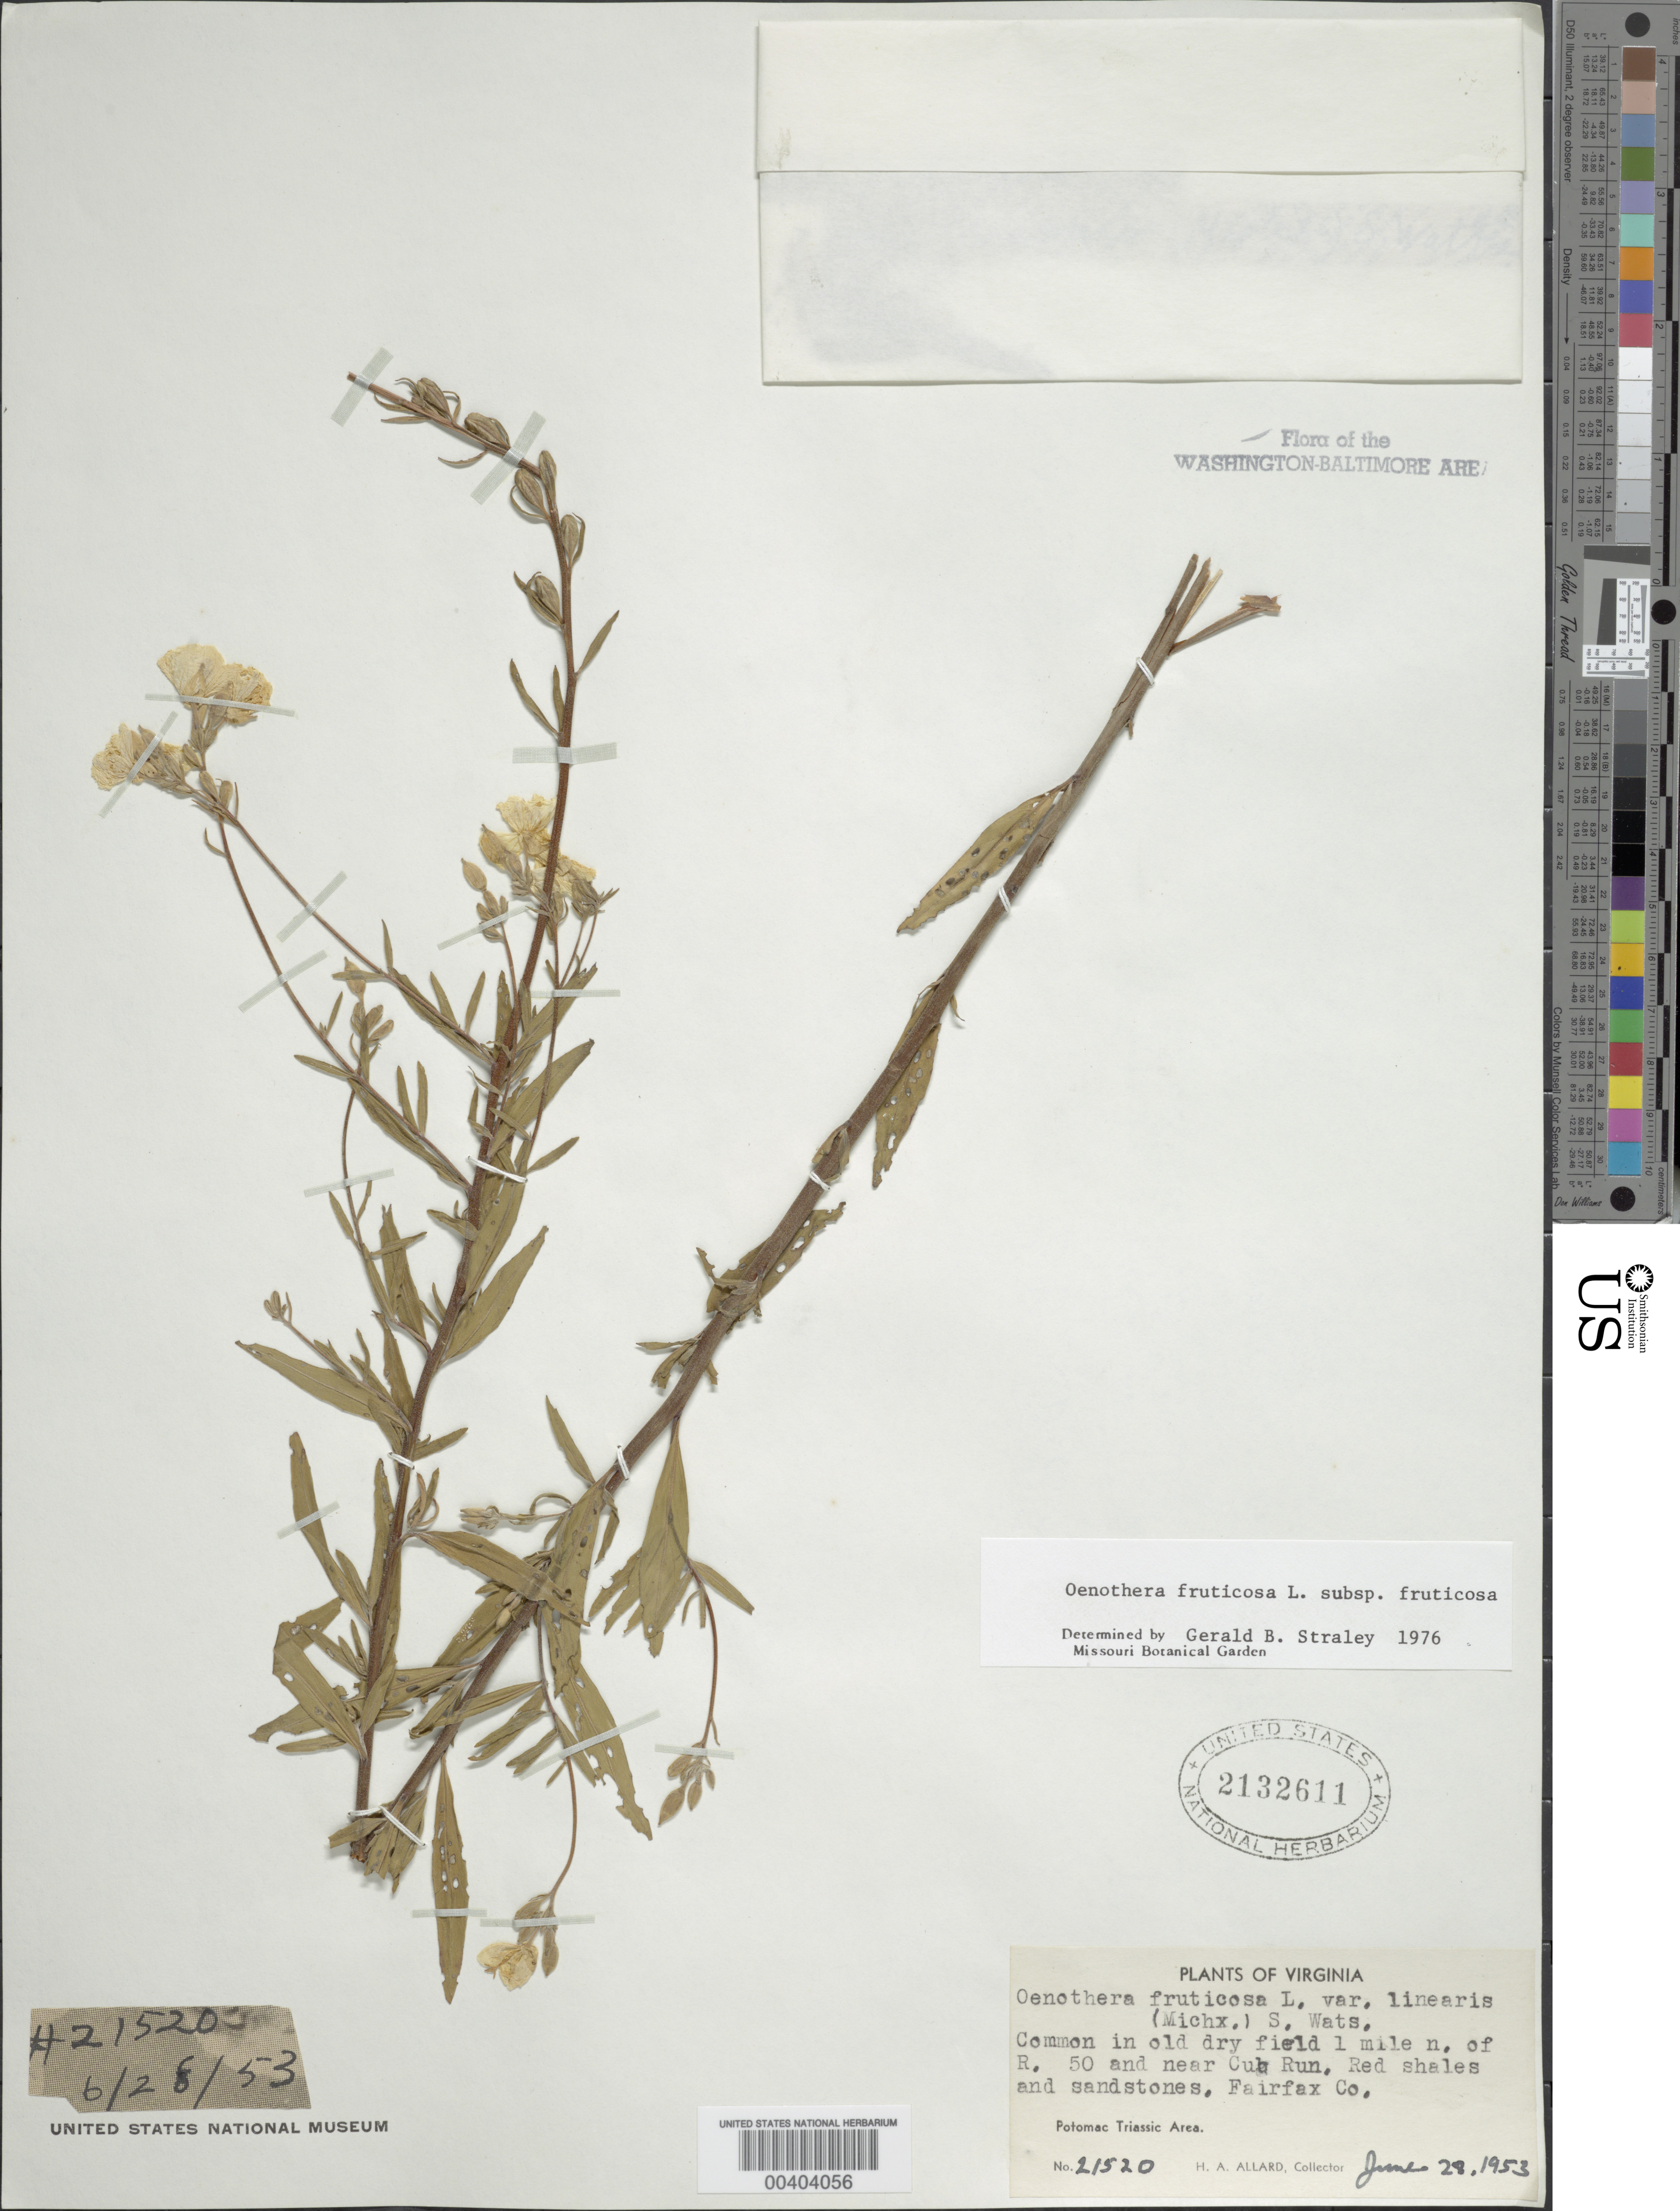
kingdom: Plantae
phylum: Tracheophyta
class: Magnoliopsida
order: Myrtales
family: Onagraceae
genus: Oenothera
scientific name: Oenothera fruticosa subsp. fruticosa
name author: L.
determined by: Straley, G. B.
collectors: H. A. Allard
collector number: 21520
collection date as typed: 28 Jun 1953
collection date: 1953-06-28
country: United States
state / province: Virginia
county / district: Fairfax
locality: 1 mi. N of Rt. 50 and near Cub Run, Potomac Triassic area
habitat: Dry old field, red shales and sandstones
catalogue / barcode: US 2132611